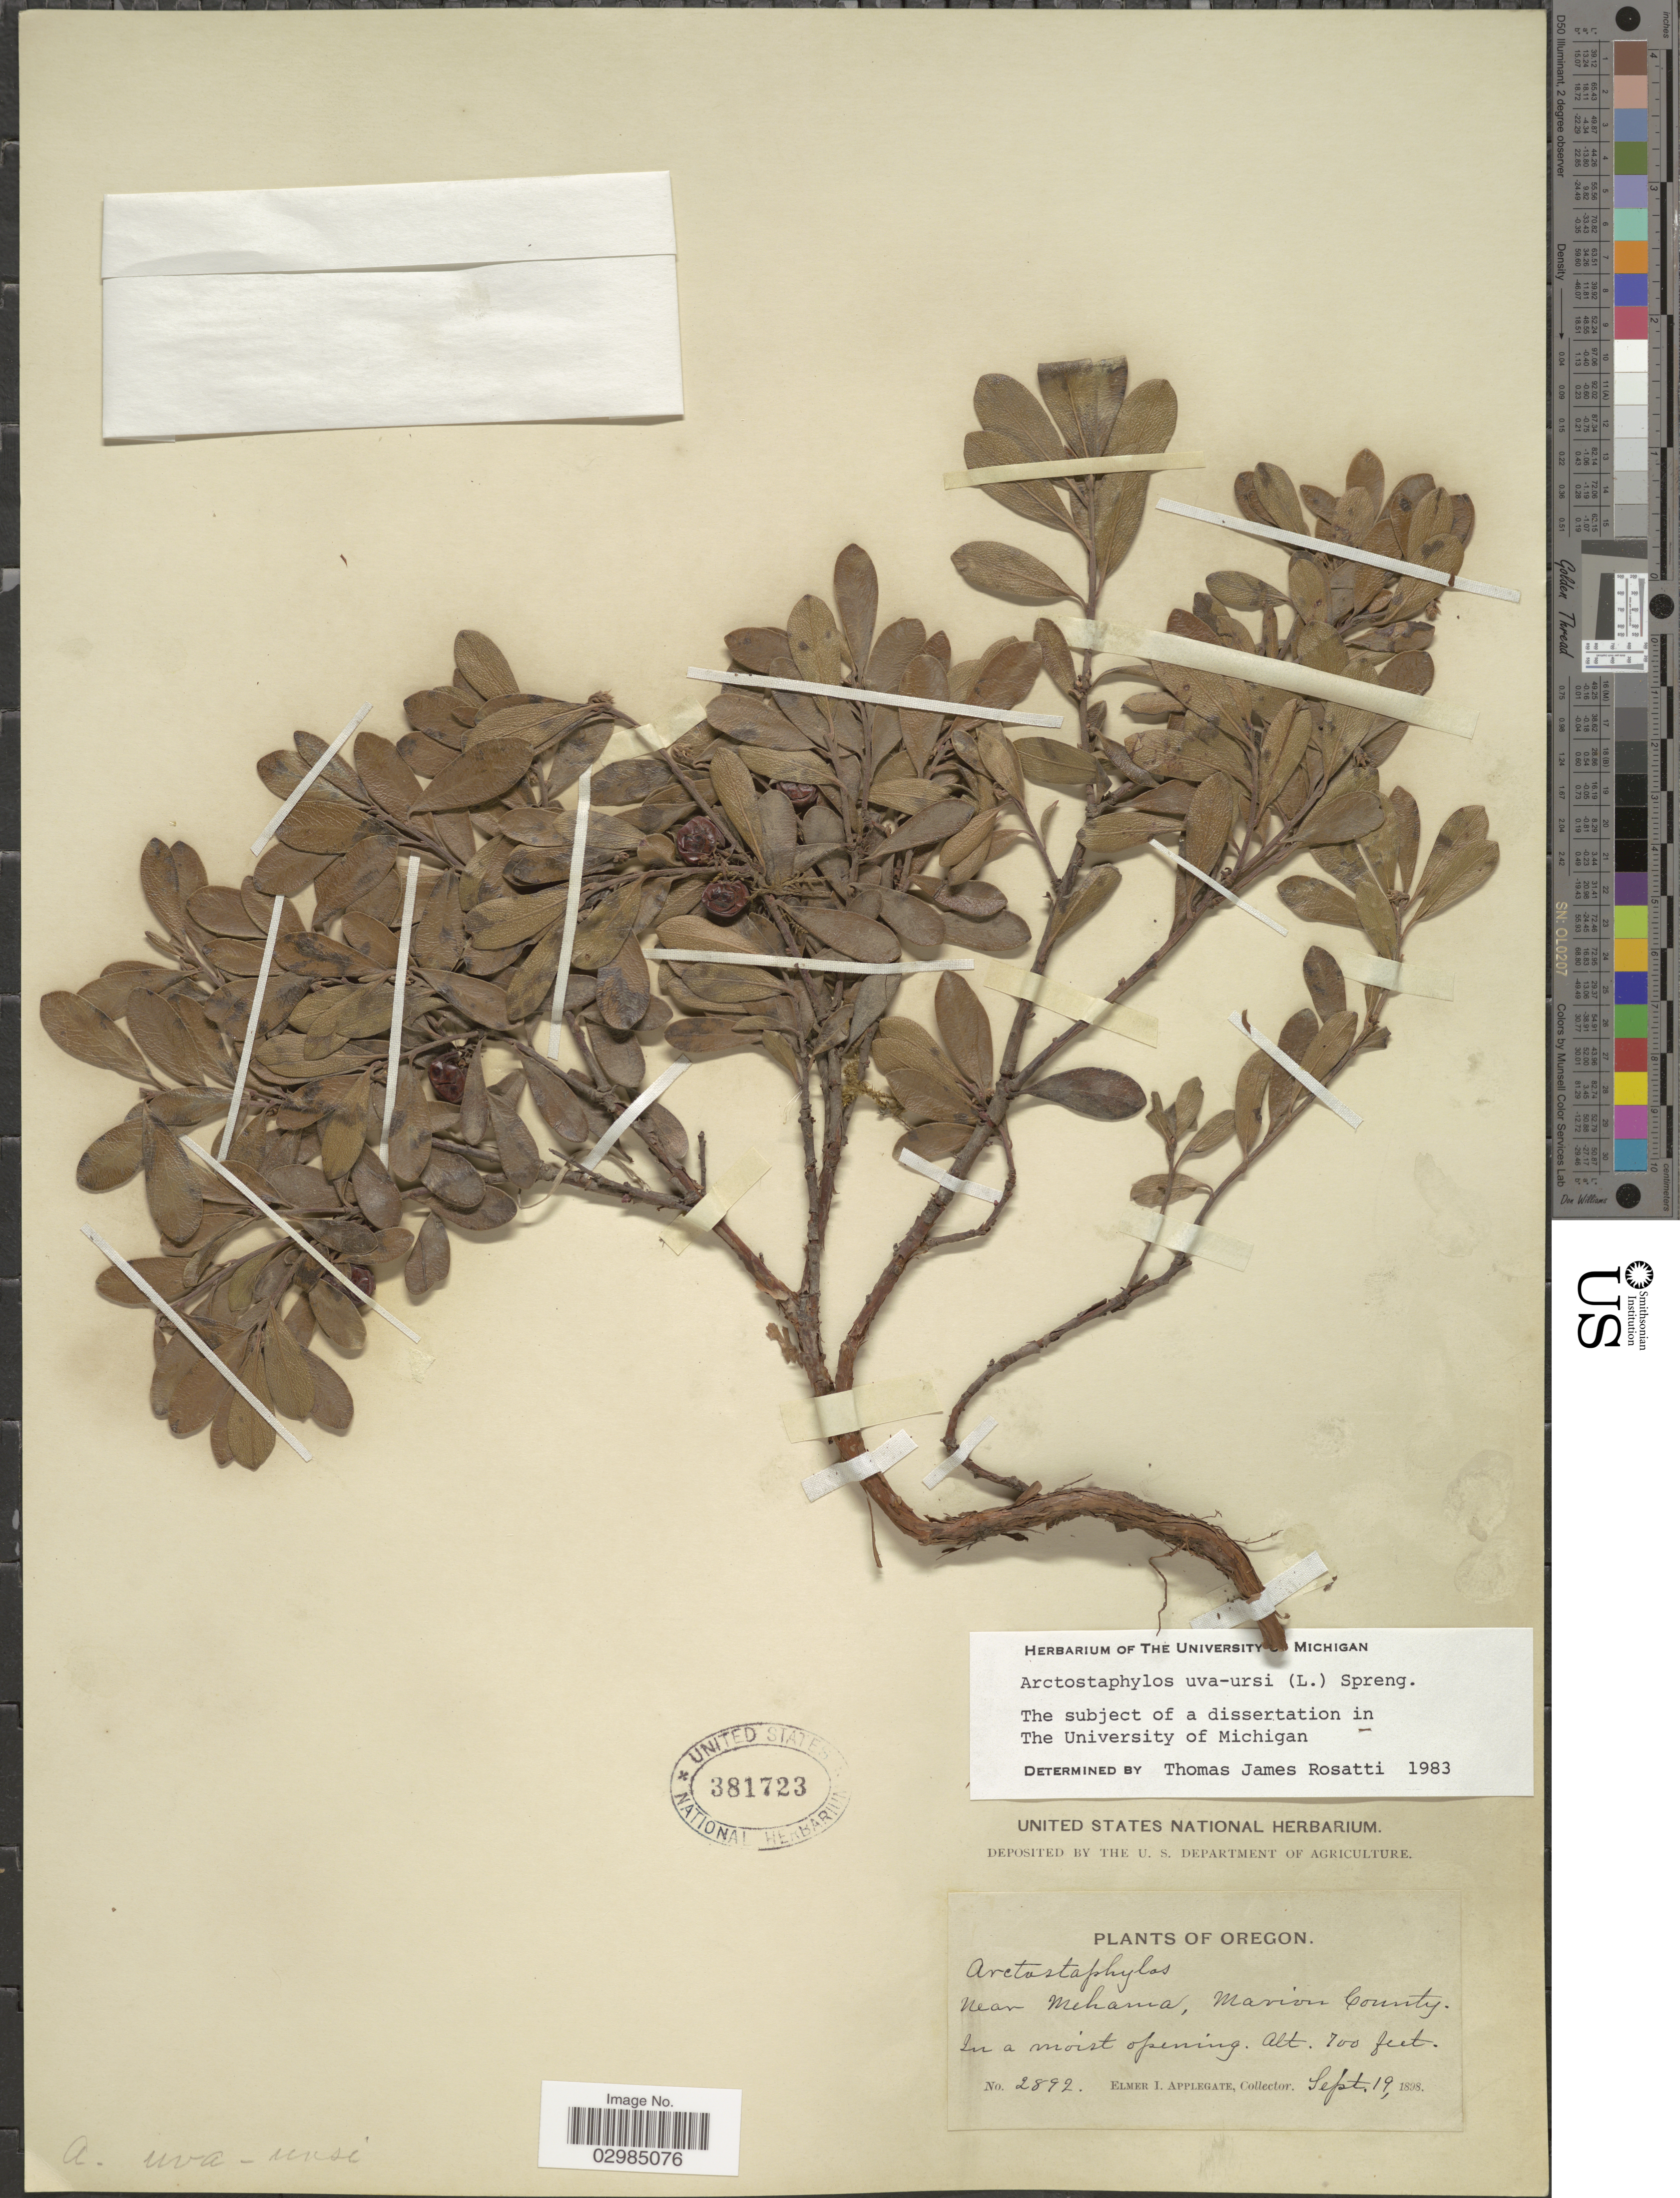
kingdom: Plantae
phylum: Tracheophyta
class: Magnoliopsida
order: Ericales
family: Ericaceae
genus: Arctostaphylos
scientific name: Arctostaphylos uva-ursi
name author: (L.) Spreng.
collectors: E. I. Applegate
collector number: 2892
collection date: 1898-09-19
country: United States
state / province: Oregon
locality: Near Mehama, Marion County.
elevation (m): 213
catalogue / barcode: US 381723